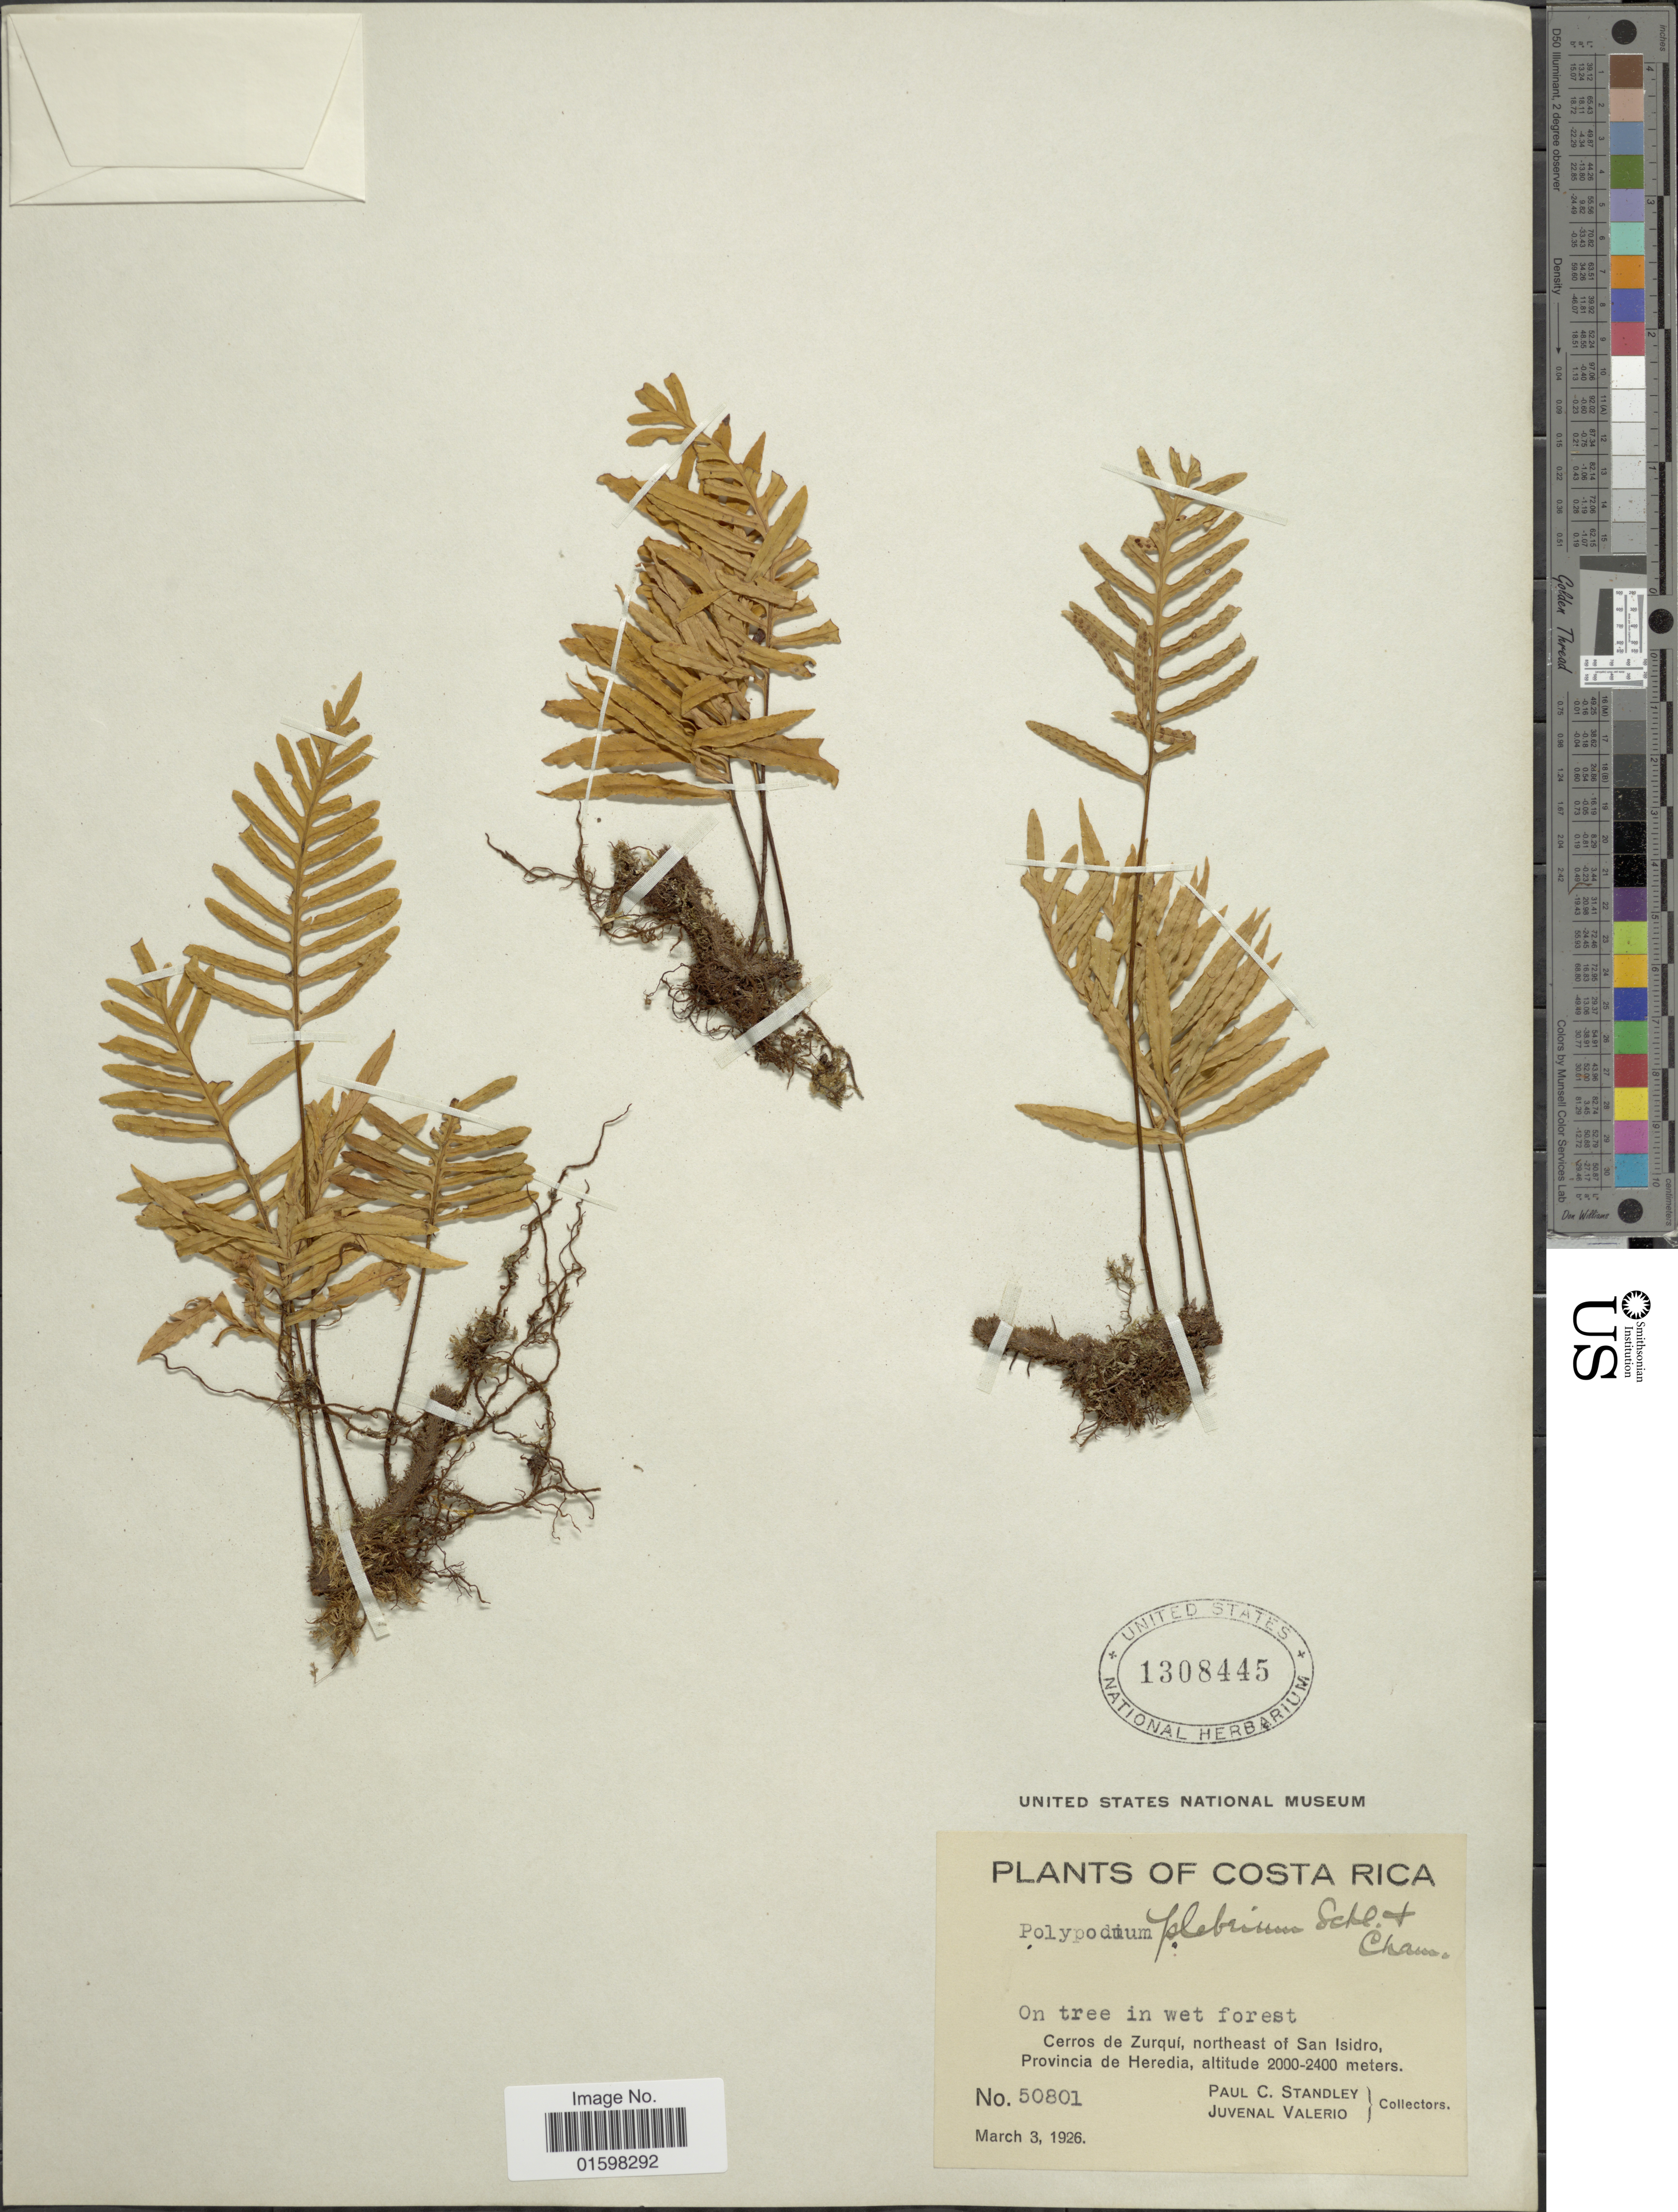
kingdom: Plantae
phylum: Tracheophyta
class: Polypodiopsida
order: Polypodiales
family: Polypodiaceae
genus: Pleopeltis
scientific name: Pleopeltis plebeia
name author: (Schltdl. ex Cham.) A.R. Sm. & Tejero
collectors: P. C. Standley & J. Valerio R.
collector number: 50801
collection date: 1926-03-03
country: Costa Rica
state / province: Heredia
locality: Cerros de Zurqui, northeast of San Isidro, Provincia de Heredia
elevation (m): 2000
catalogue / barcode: US 1308445